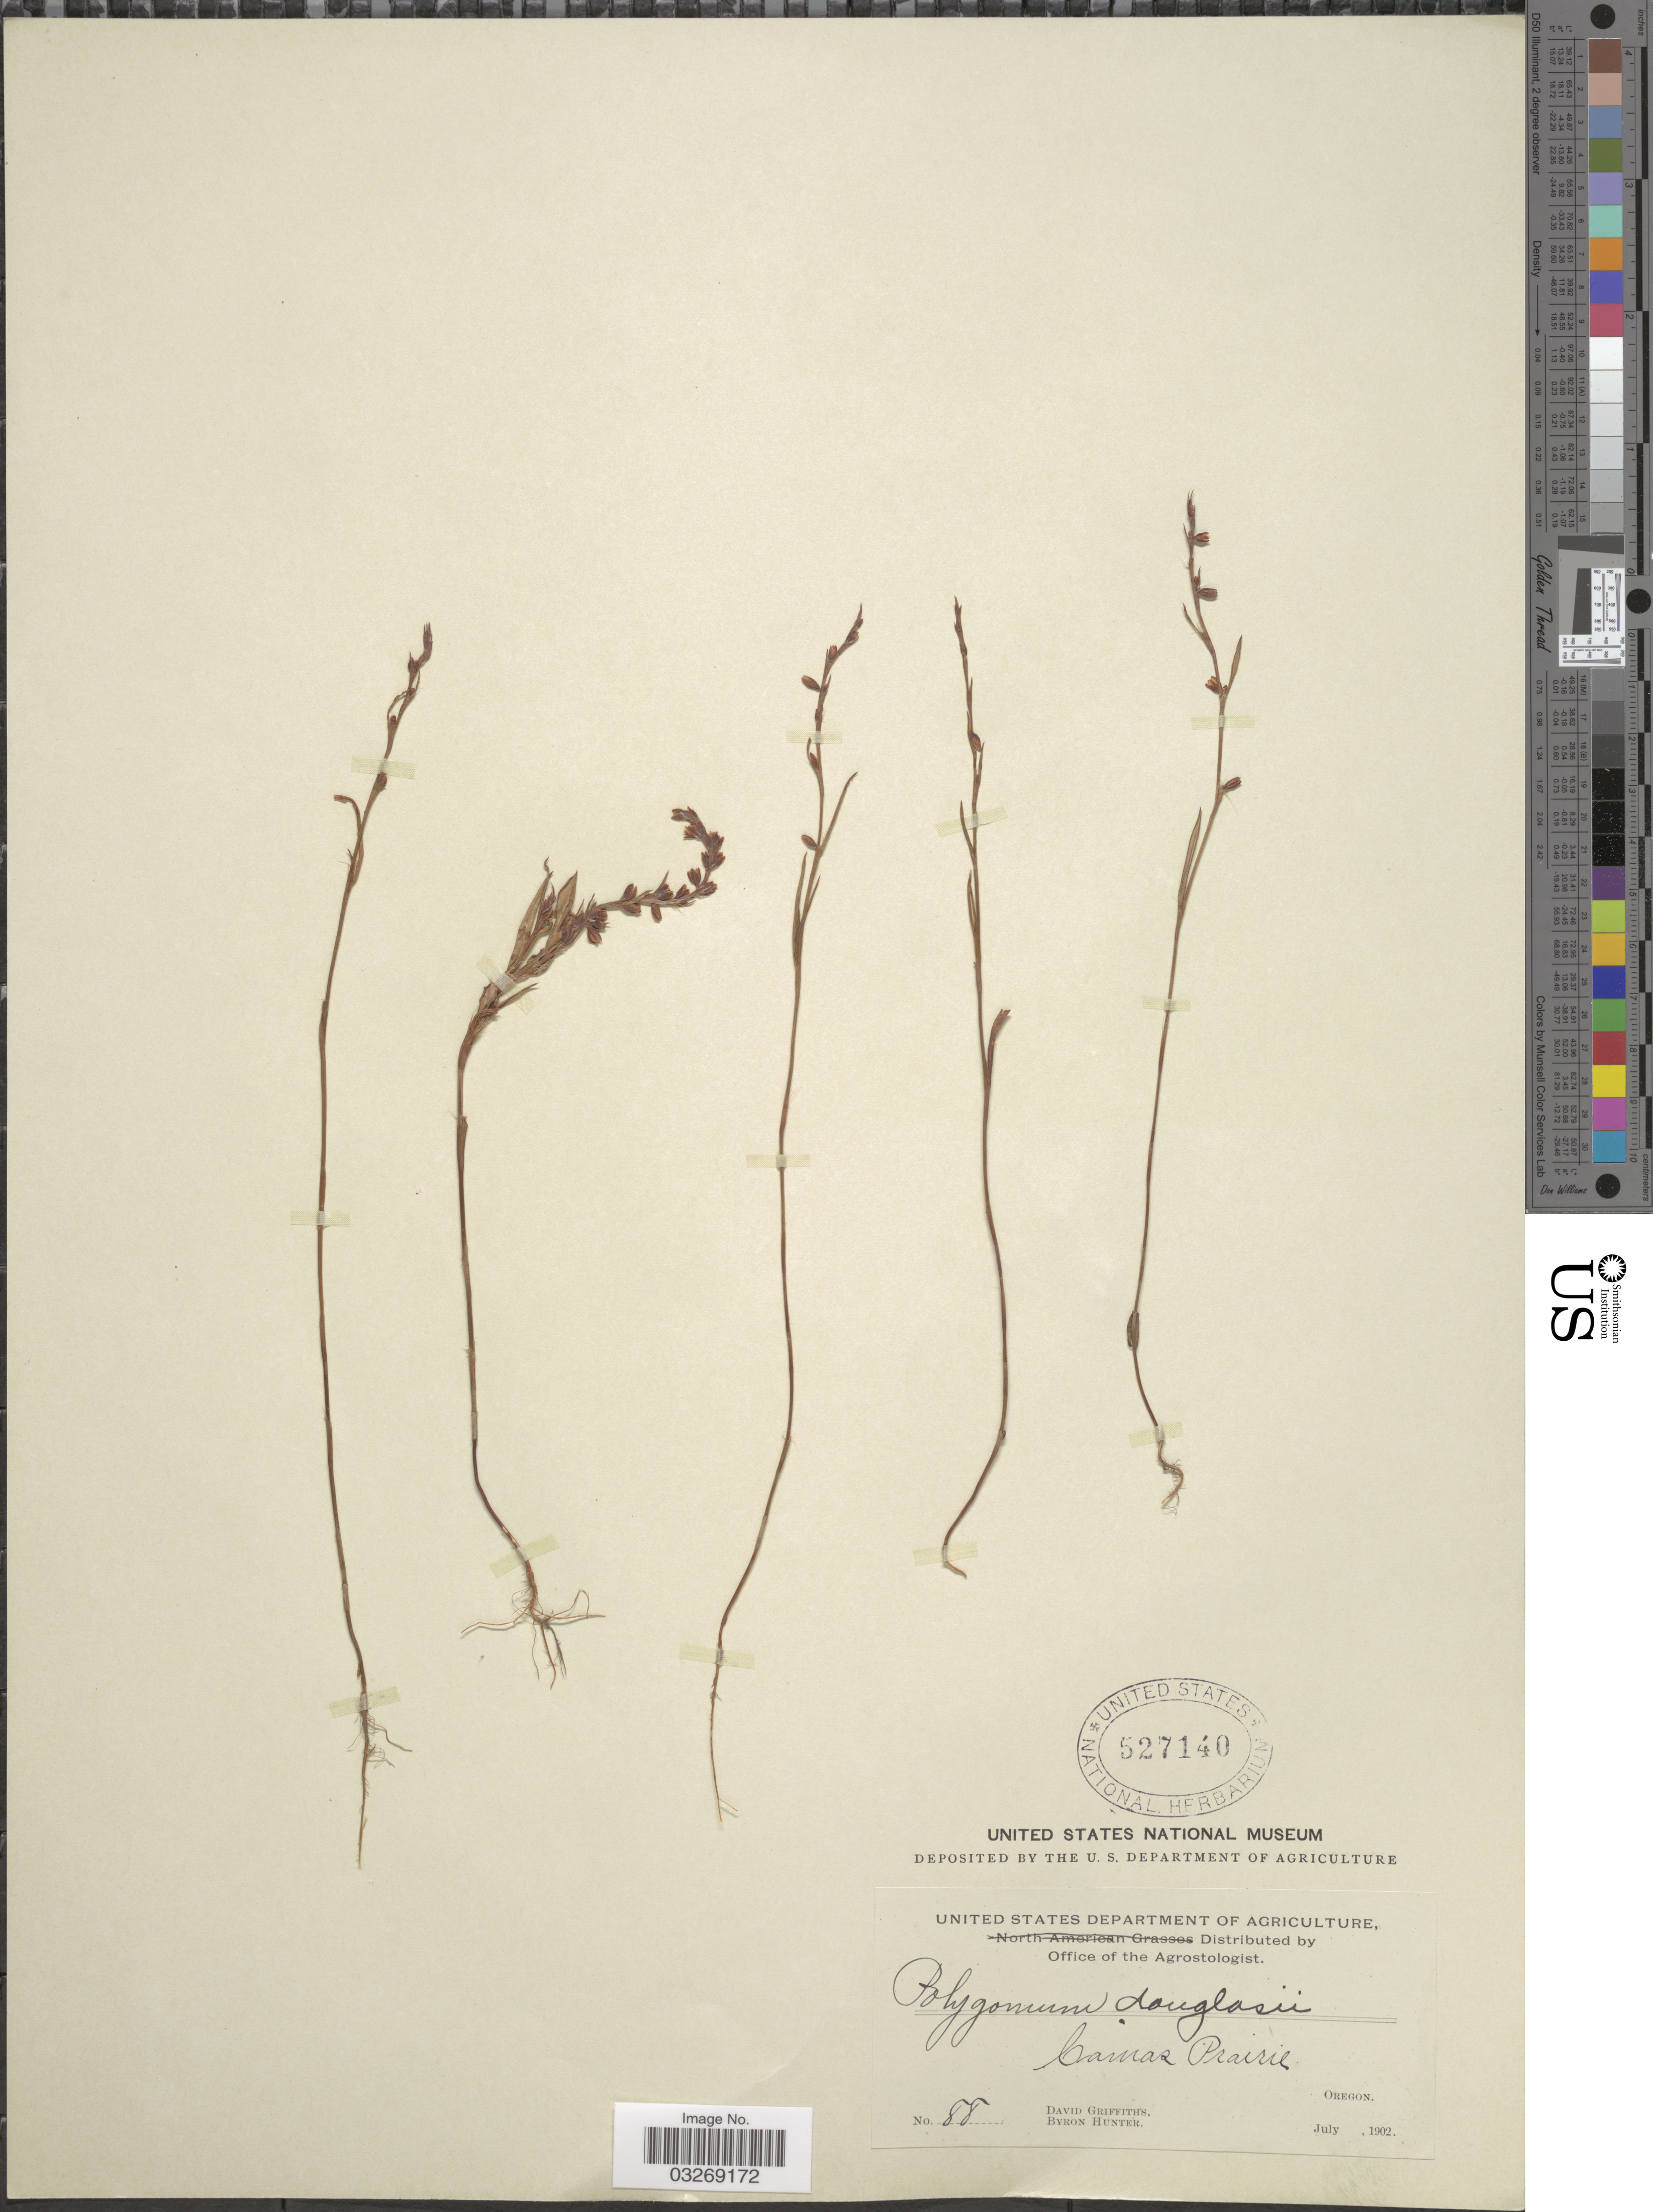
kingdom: Plantae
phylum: Tracheophyta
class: Magnoliopsida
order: Caryophyllales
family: Polygonaceae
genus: Polygonum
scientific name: Polygonum douglasii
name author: Greene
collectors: D. Griffiths & B. Hunter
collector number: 88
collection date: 1902-07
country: United States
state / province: Oregon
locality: Camas Prairie.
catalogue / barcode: US 527140